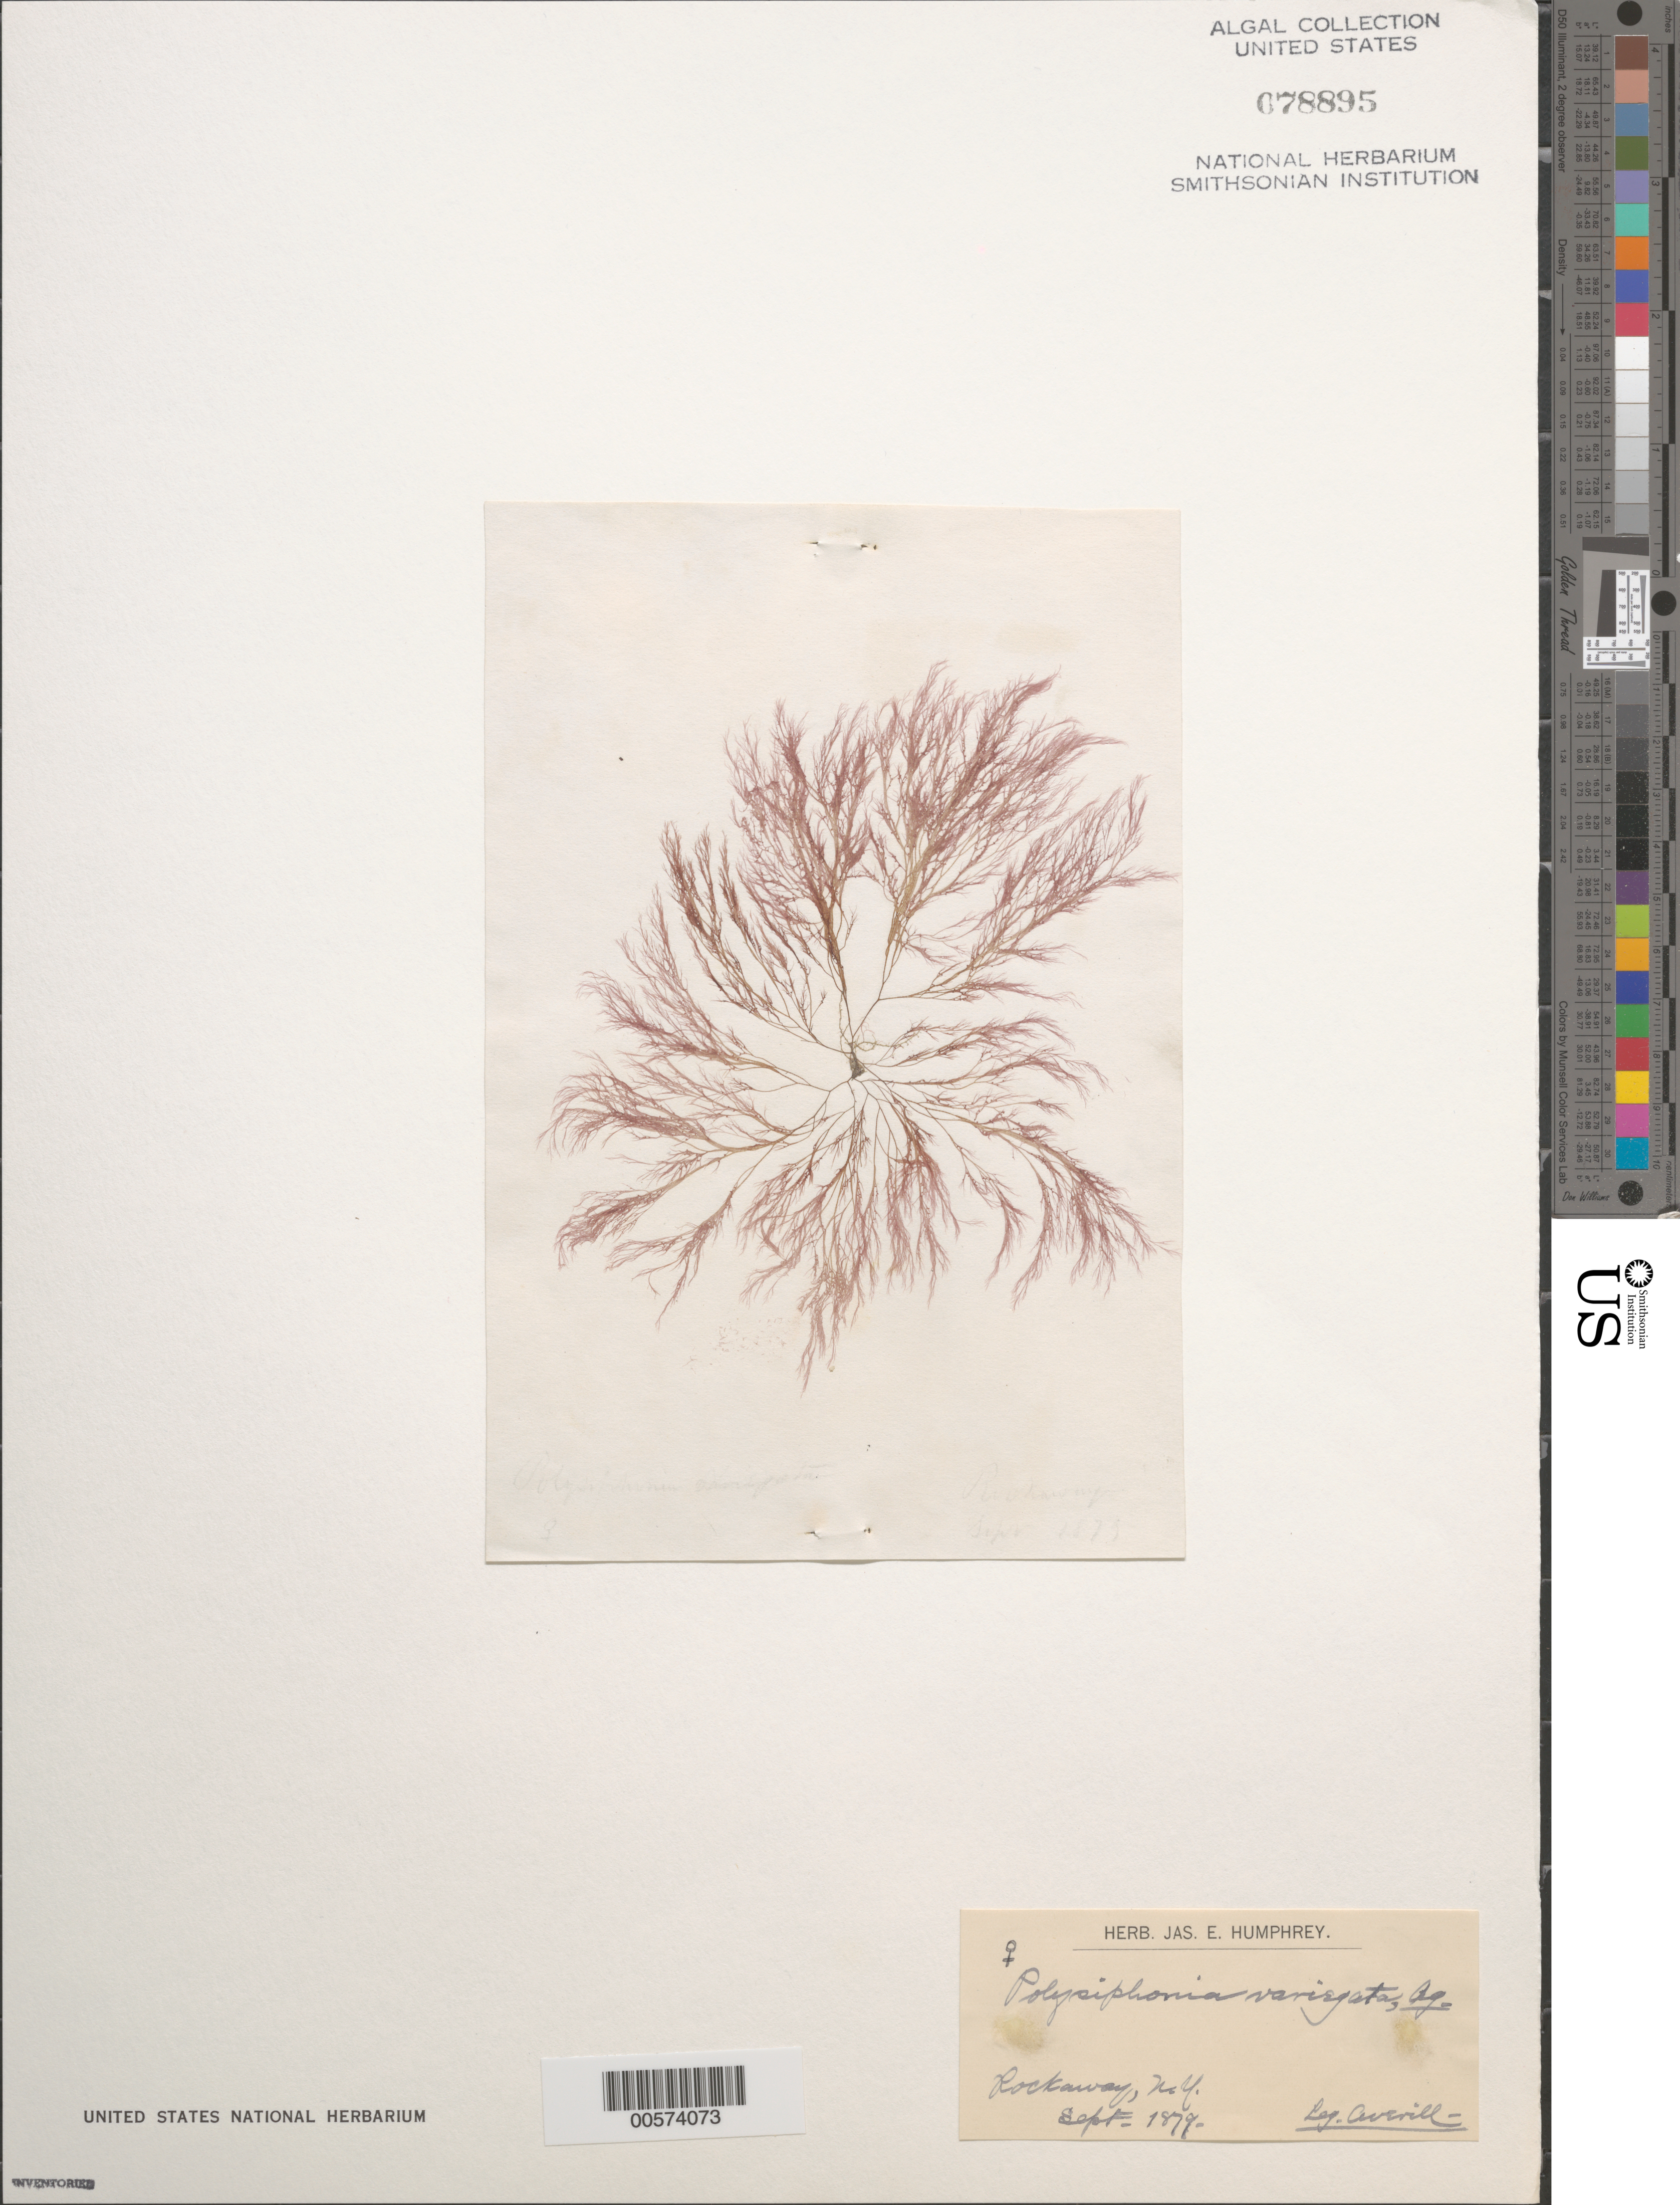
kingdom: Plantae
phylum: Rhodophyta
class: Florideophyceae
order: Ceramiales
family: Rhodomelaceae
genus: Carradoriella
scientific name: Carradoriella denudata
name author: (Dillwyn) Savoie & G.W. Saunders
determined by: Algae name updating Project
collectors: H. Averill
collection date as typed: Sep 1879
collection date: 1879-09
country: United States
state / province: New York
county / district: Queens County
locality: Rockaway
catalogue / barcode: US 78895